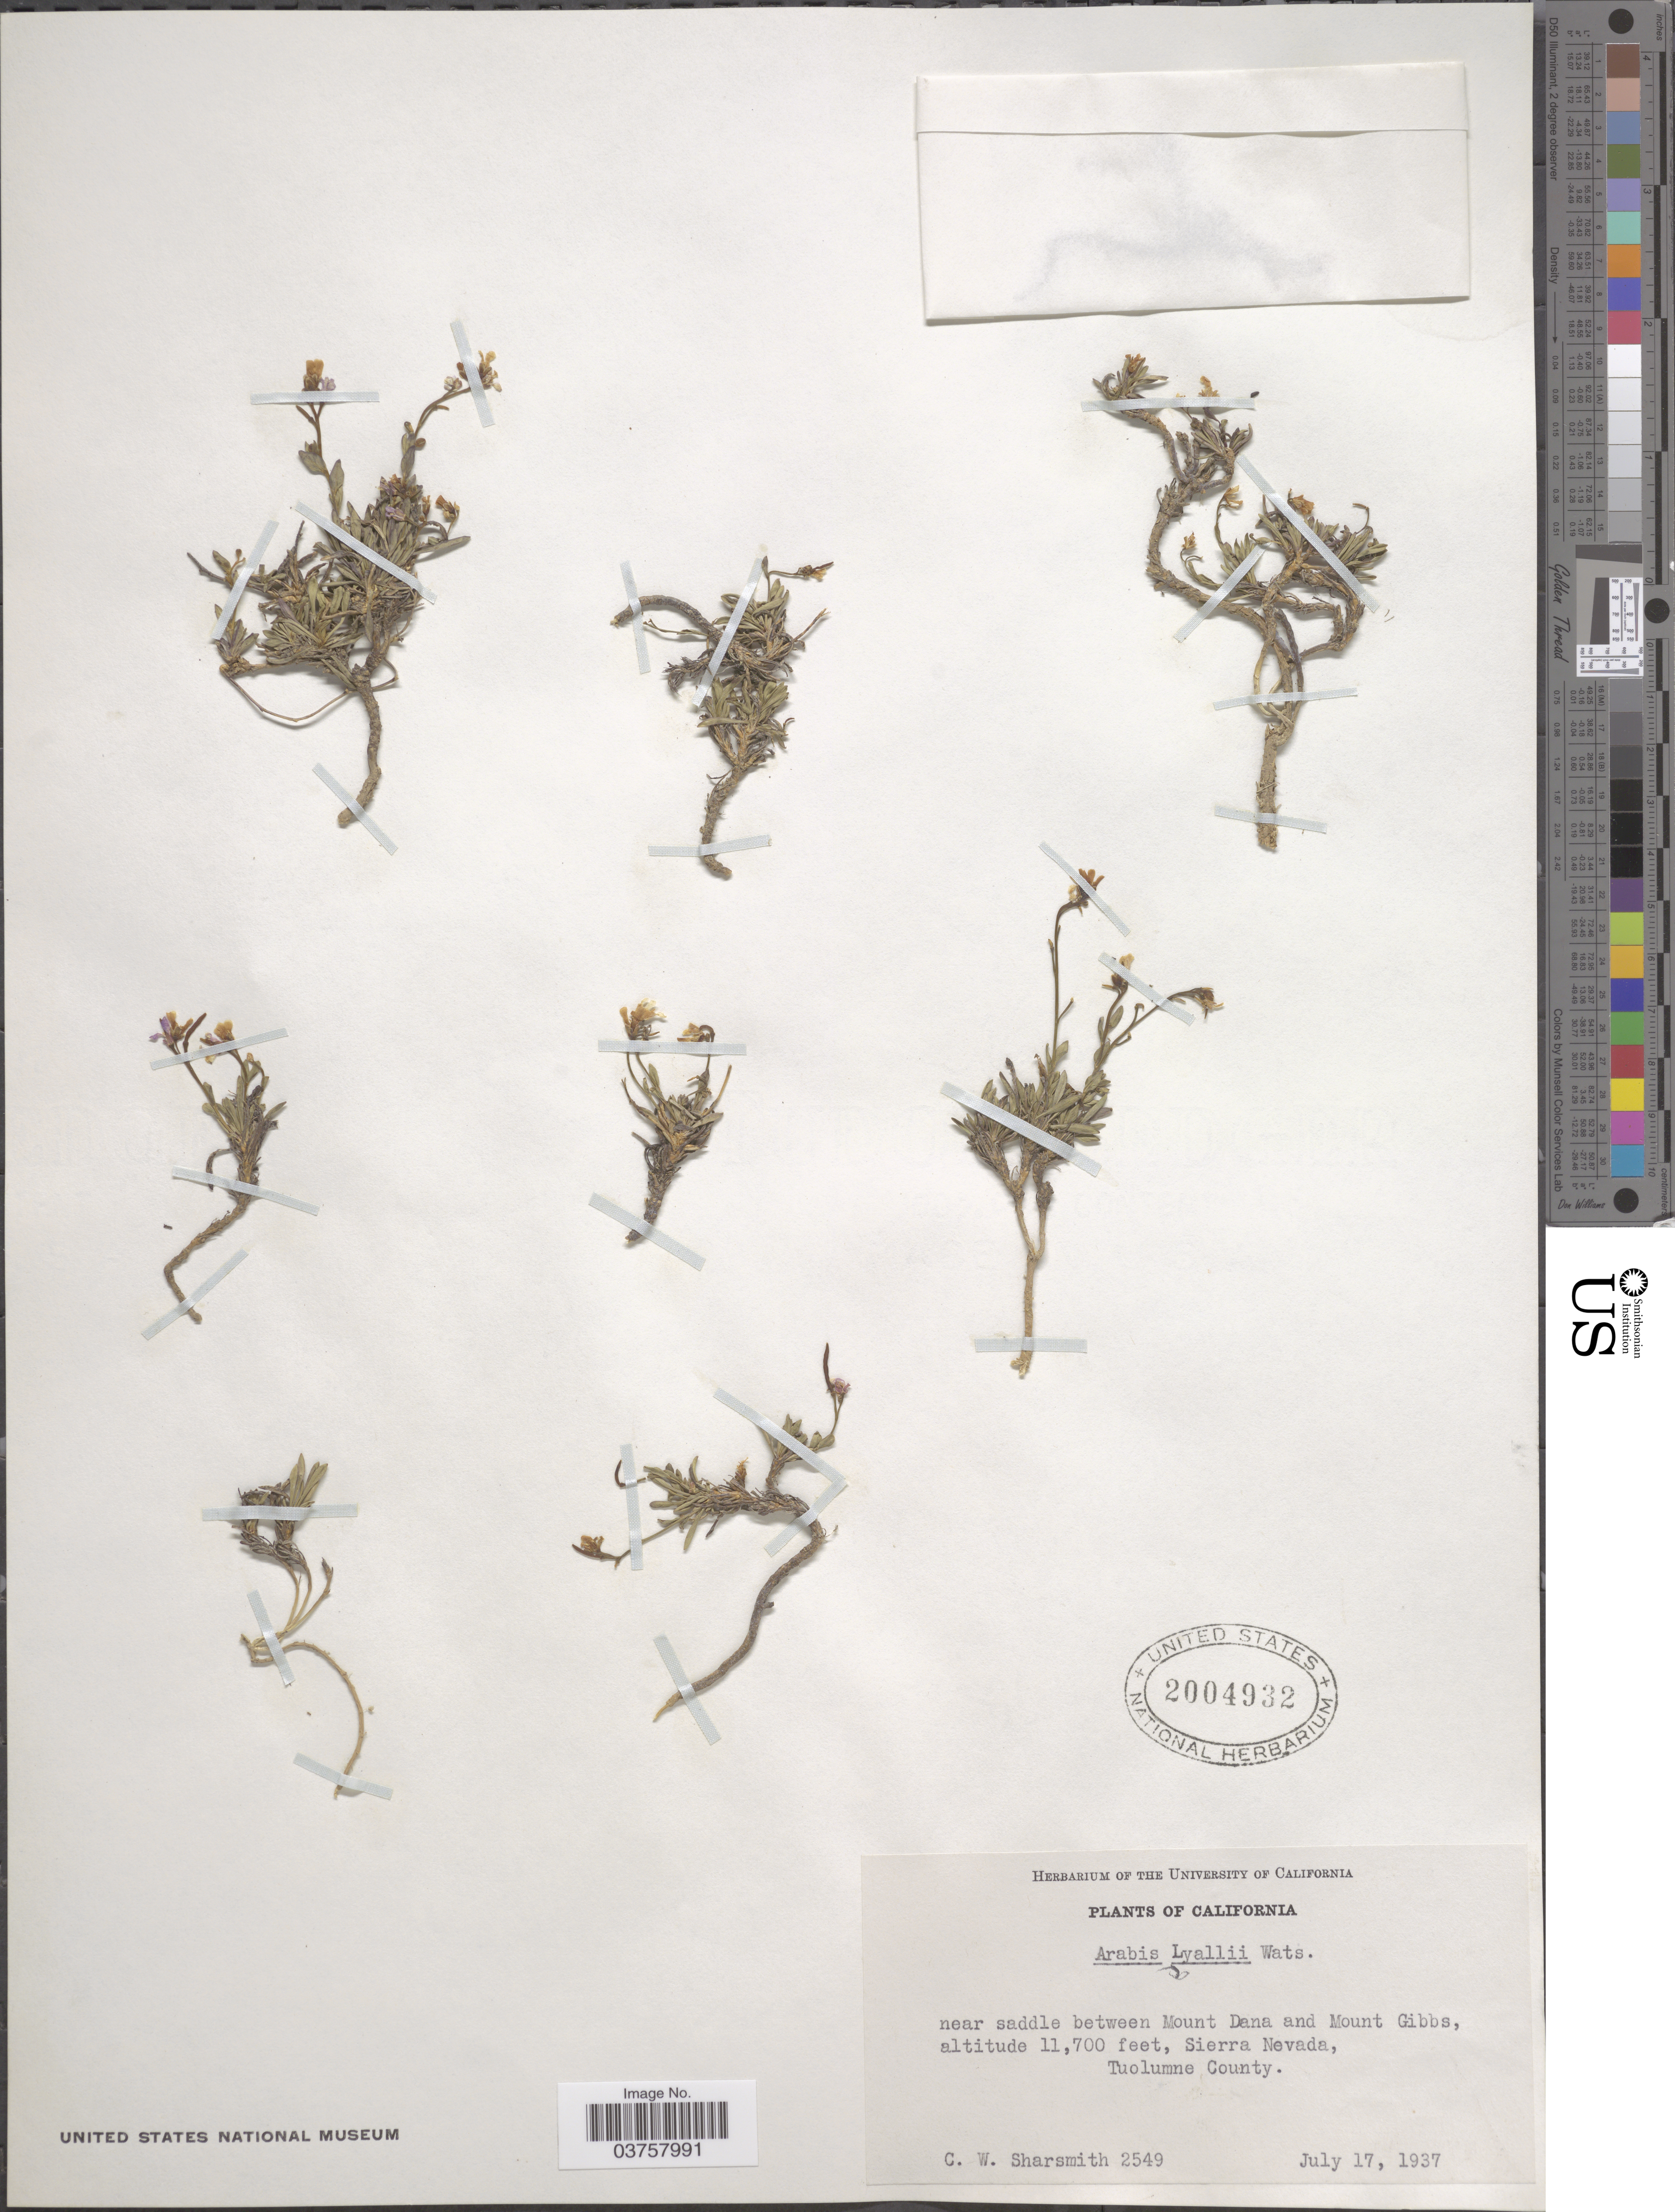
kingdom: Plantae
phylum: Tracheophyta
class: Magnoliopsida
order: Brassicales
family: Brassicaceae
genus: Arabis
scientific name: Arabis lyallii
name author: S. Watson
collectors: C. Sharsmith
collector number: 2549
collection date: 1937-07-17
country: United States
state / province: California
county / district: Tuolumne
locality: Near saddle between Mount Dana and Mount Gibbs. Sierra Nevada, Tuolumne County.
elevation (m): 3566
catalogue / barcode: US 2004932